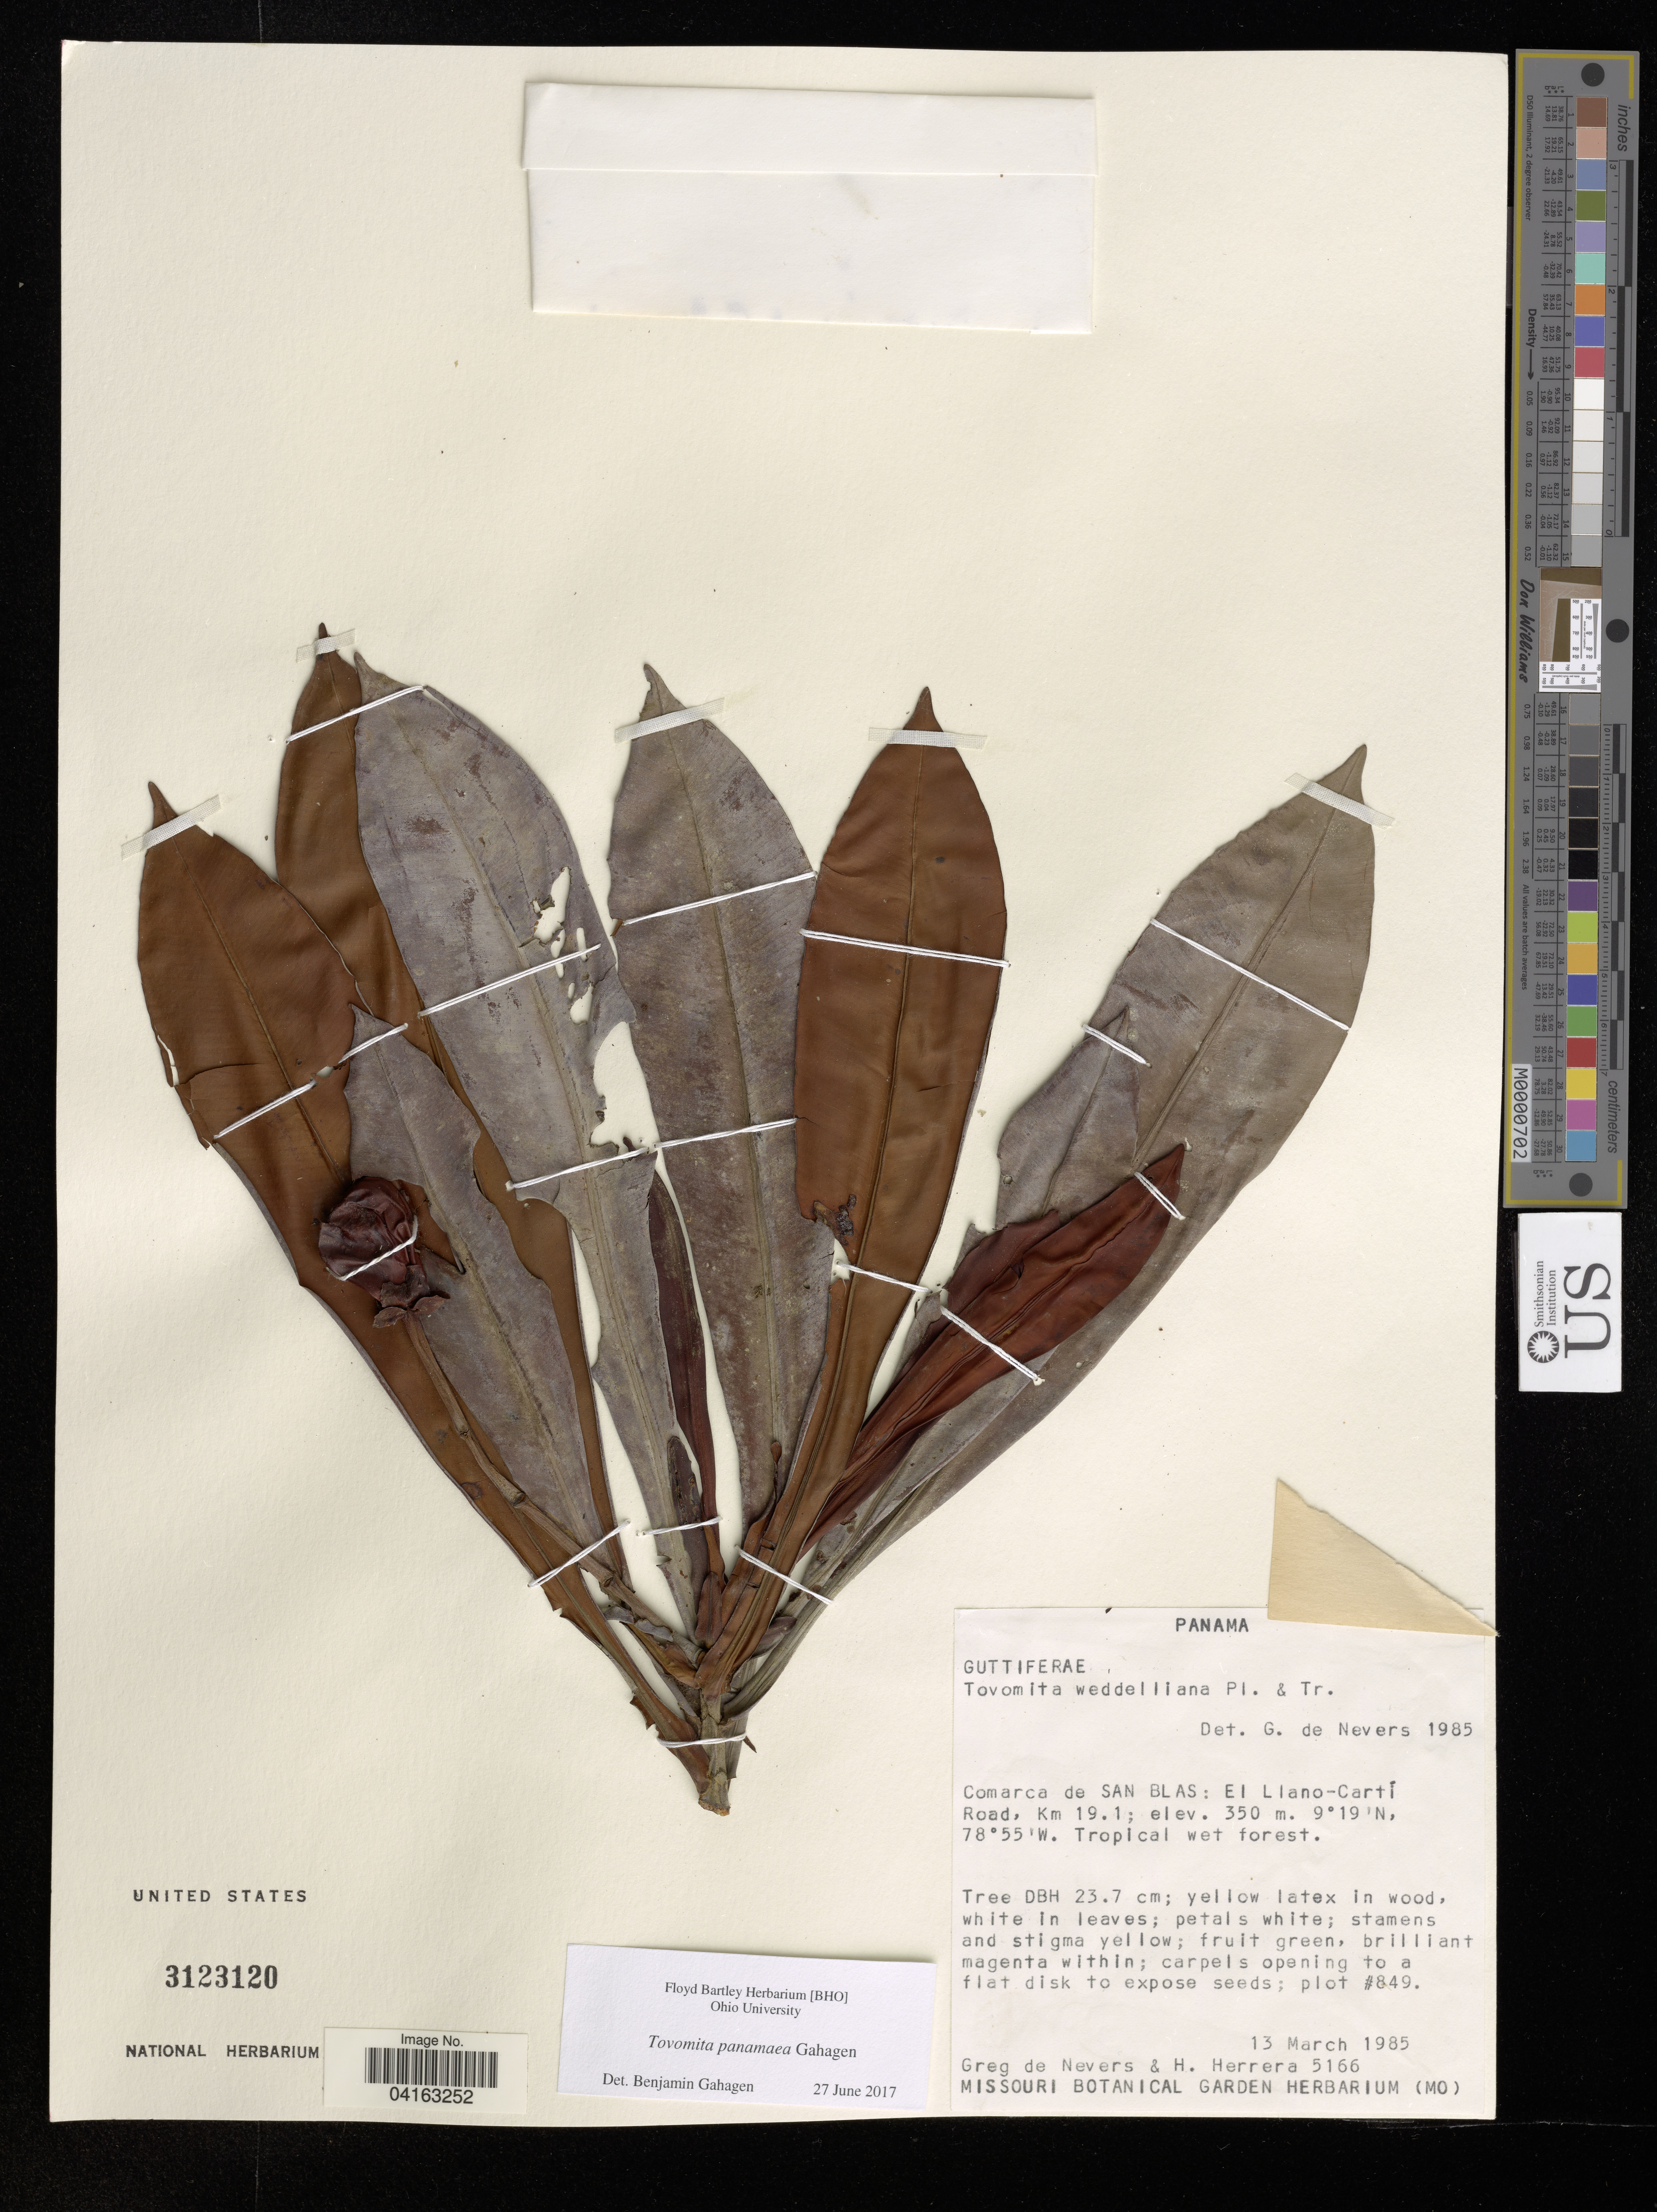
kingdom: Plantae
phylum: Tracheophyta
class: Magnoliopsida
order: Malpighiales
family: Clusiaceae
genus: Tovomita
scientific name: Tovomita panamaea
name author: Gahagen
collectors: G. Nevers & H. Herrera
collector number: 5166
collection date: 1985-03-13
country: Panama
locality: Comarca de San Blas: El Llano-Cartí Road, Km 19.1.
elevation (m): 350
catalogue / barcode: US 3123120